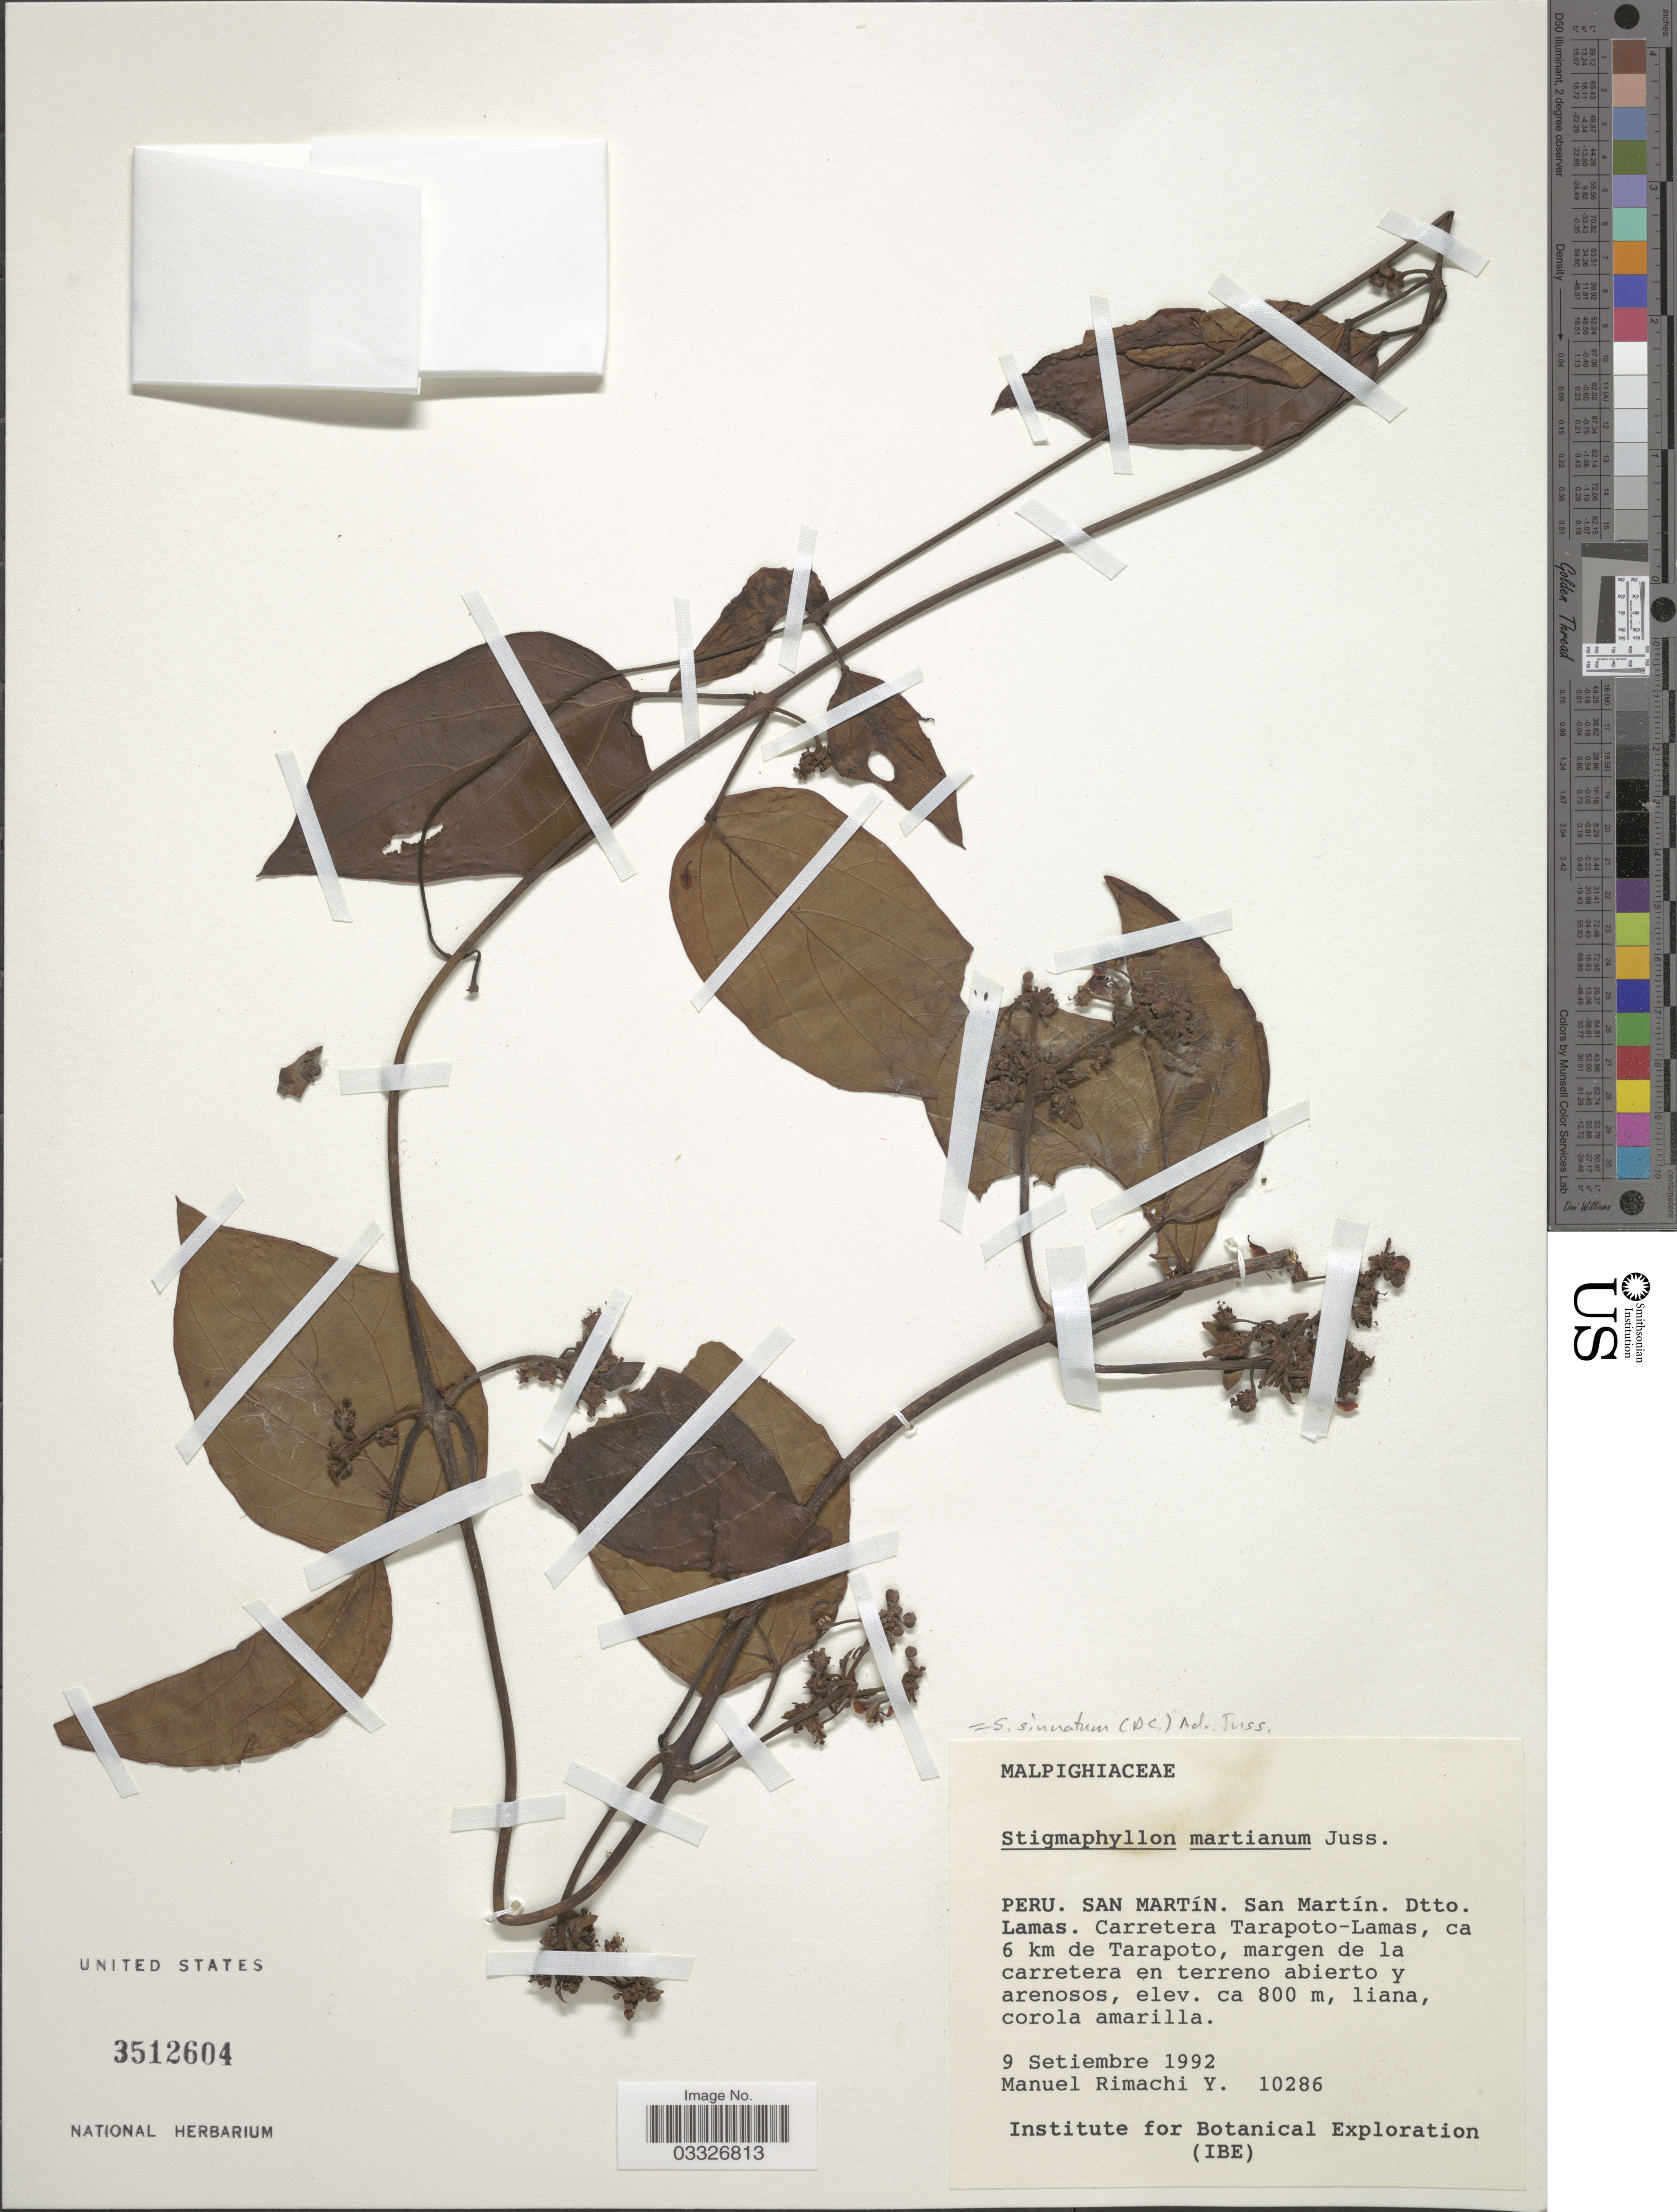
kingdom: Plantae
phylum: Tracheophyta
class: Magnoliopsida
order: Malpighiales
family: Malpighiaceae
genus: Stigmaphyllon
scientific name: Stigmaphyllon sinuatum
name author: (DC.) A. Juss.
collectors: M. Rimachi Y.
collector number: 10286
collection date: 1992-09-09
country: Peru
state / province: San Martín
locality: San Martín. Dtto. Lamas. Carretera Tarapoto-Lamar, ca 6 km de Tarapoto, margen de la carretera en terreno abierto y arenosos.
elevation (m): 800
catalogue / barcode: US 3512604